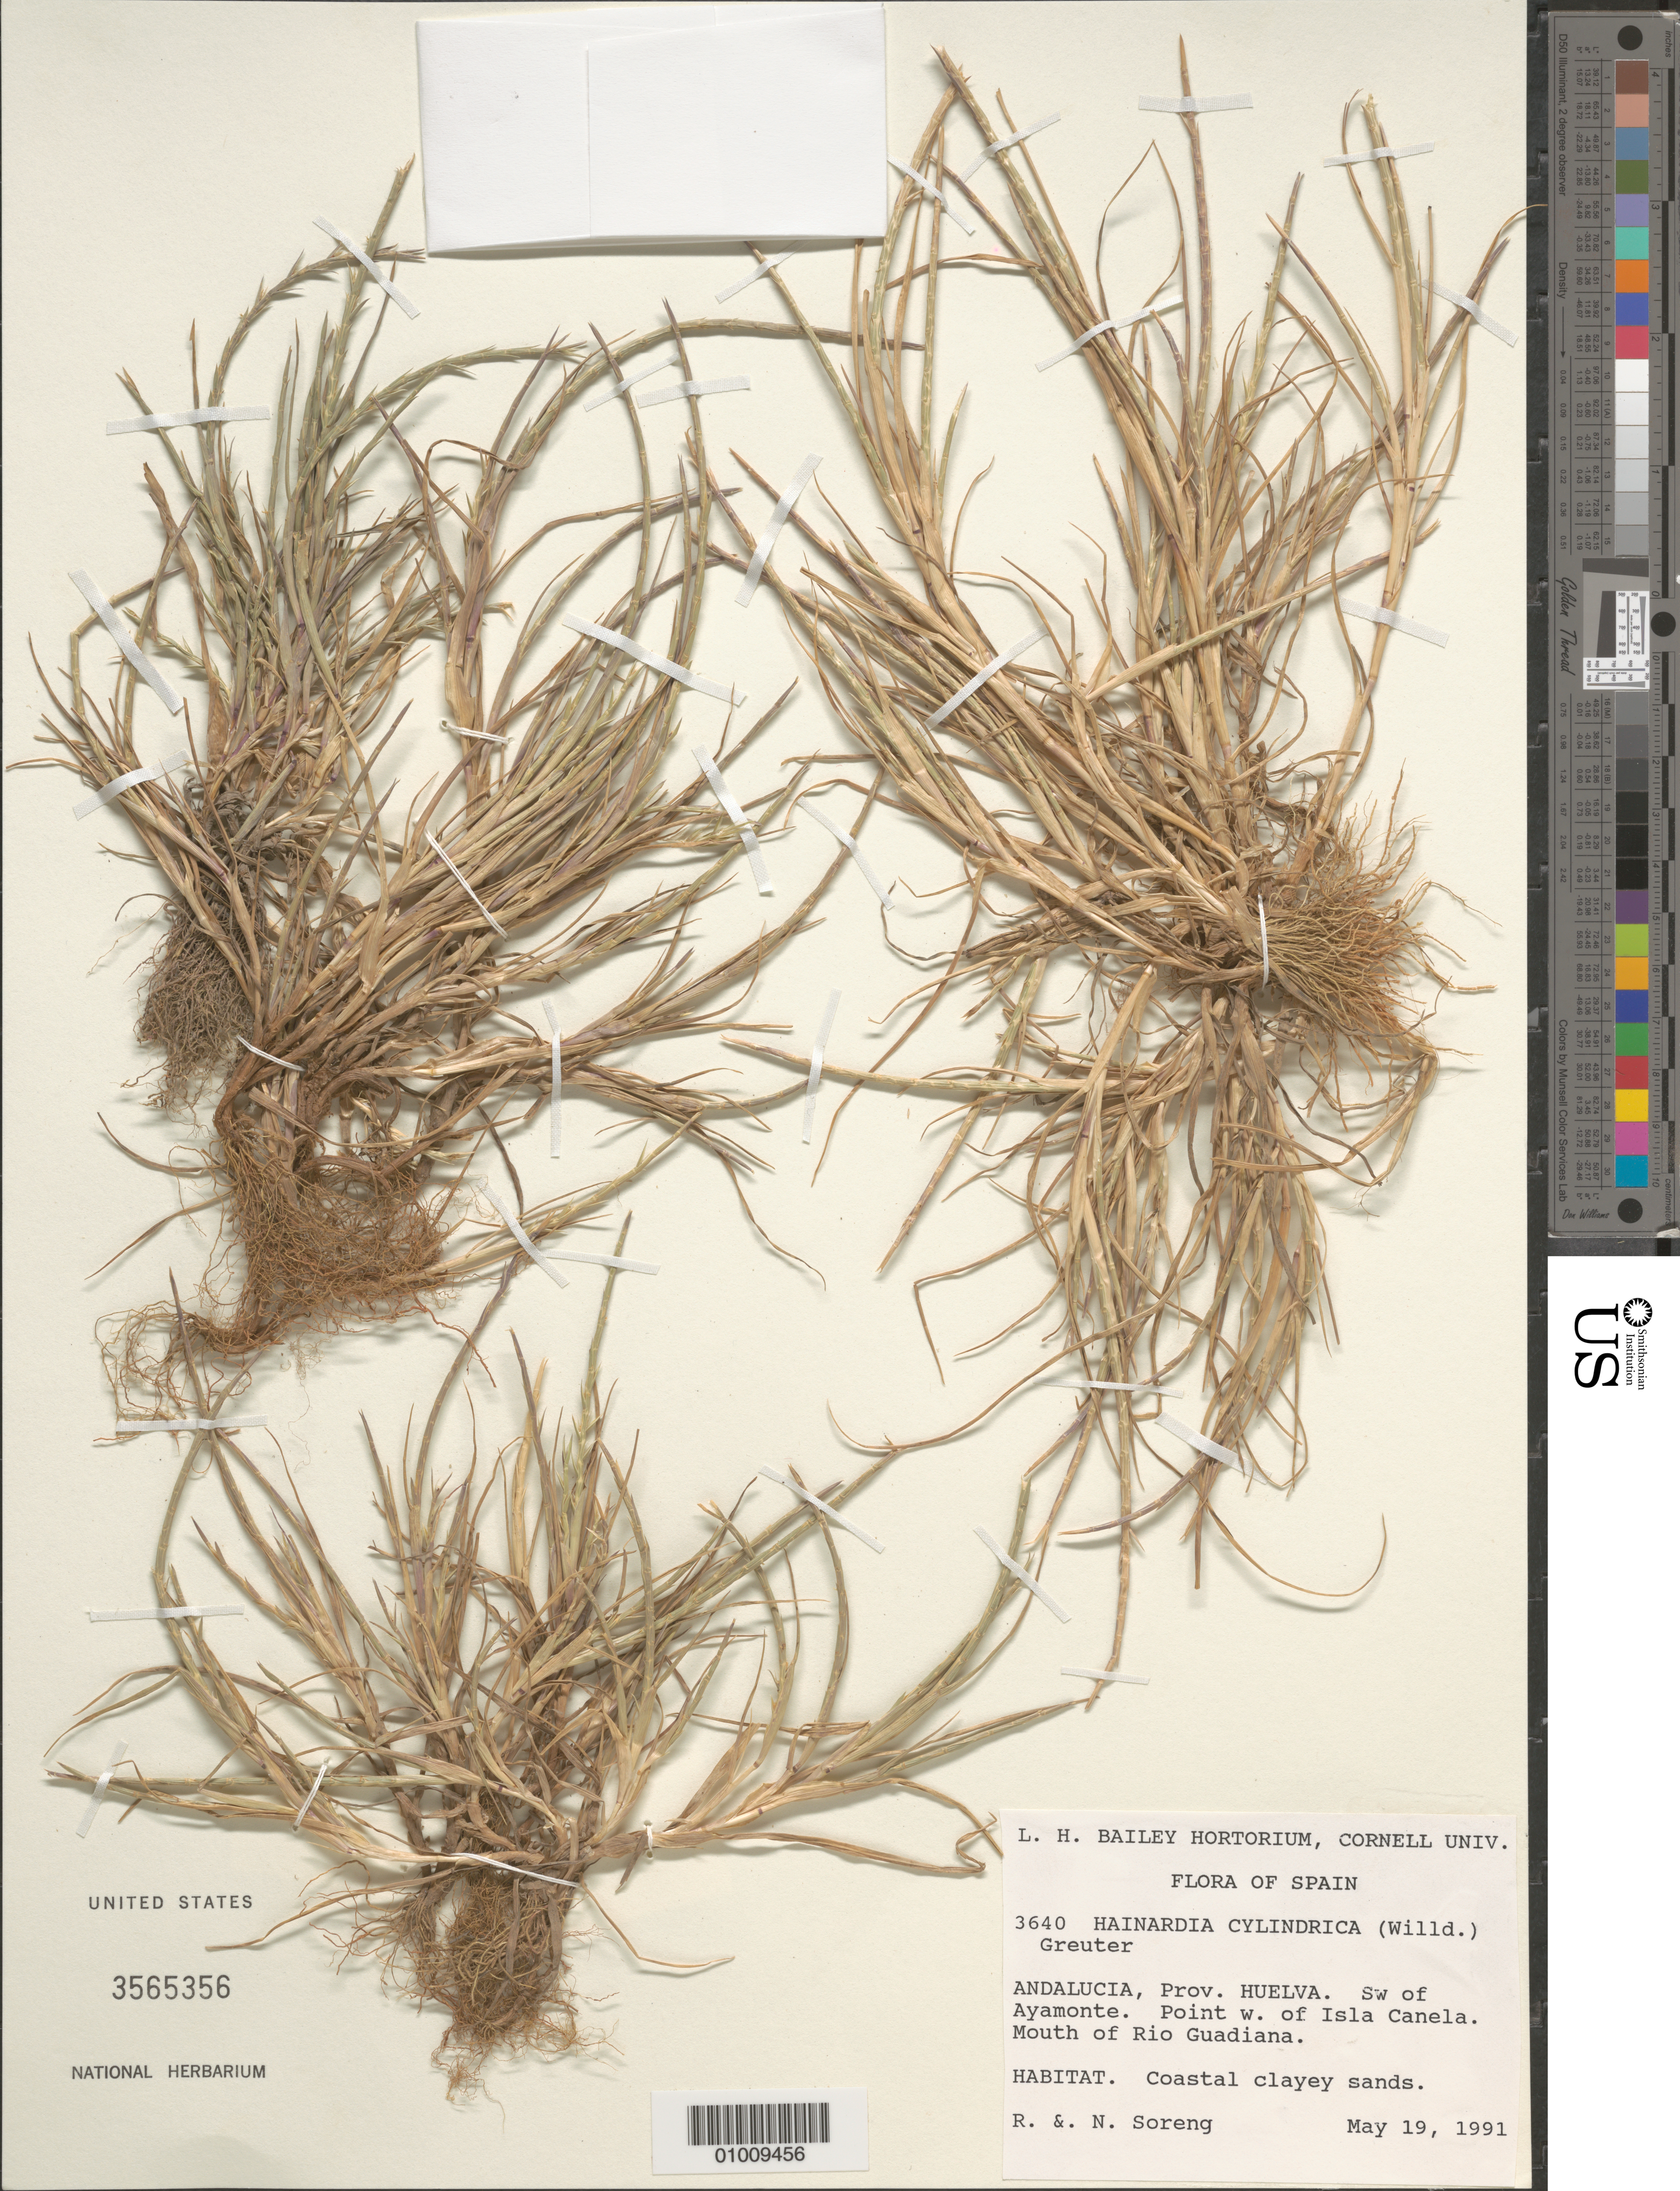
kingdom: Plantae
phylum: Tracheophyta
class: Liliopsida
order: Poales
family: Poaceae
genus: Hainardia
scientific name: Hainardia cylindrica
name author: (Willd.) Greuter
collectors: R. J. Soreng & N. L. Soreng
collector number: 3640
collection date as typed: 19 May 1991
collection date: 1991-05-19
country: Spain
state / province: Andalucia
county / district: Huelva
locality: Sw of Ayamonte. Point W of Isla Canela. Mouth of Rio Guadiana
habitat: Coastal clayey sands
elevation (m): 1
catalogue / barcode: US 3565356